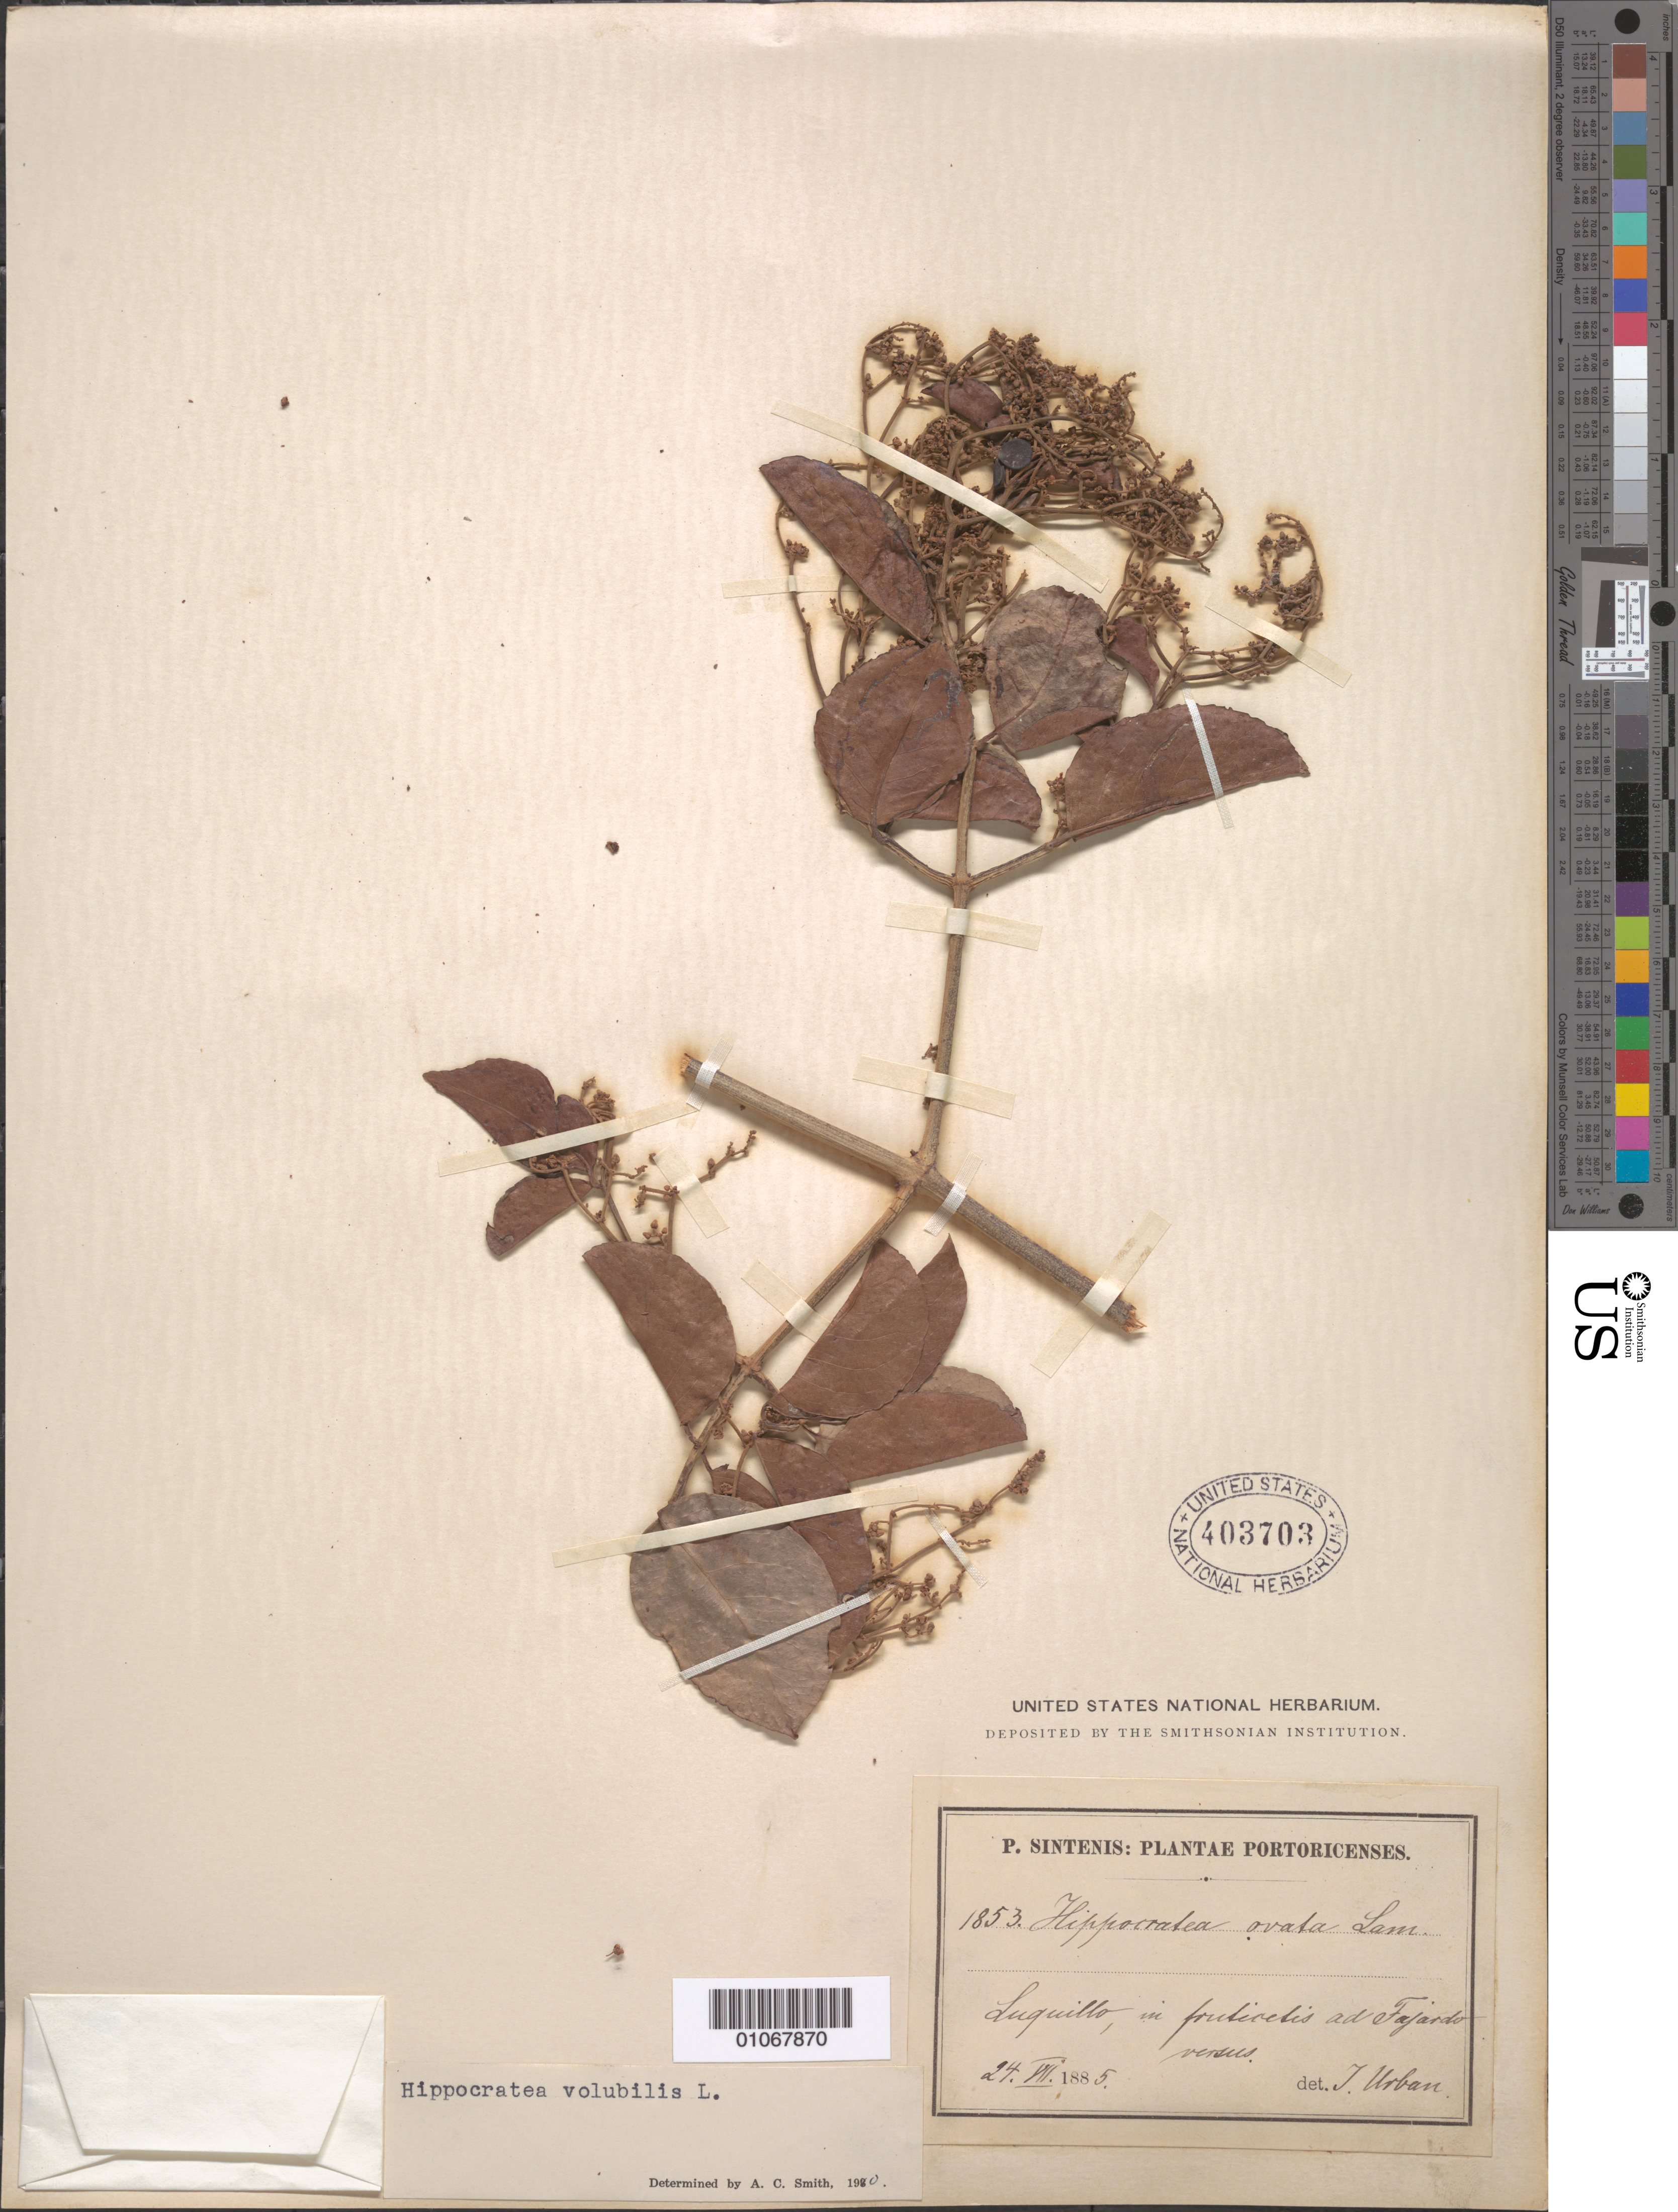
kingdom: Plantae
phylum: Tracheophyta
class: Magnoliopsida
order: Celastrales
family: Celastraceae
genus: Hippocratea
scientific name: Hippocratea volubilis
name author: L.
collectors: P. Sintenis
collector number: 1853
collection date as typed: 24 Jul 1885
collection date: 1885-07-24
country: Puerto Rico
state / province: Luquillo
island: Puerto Rico I.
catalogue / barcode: US 403703